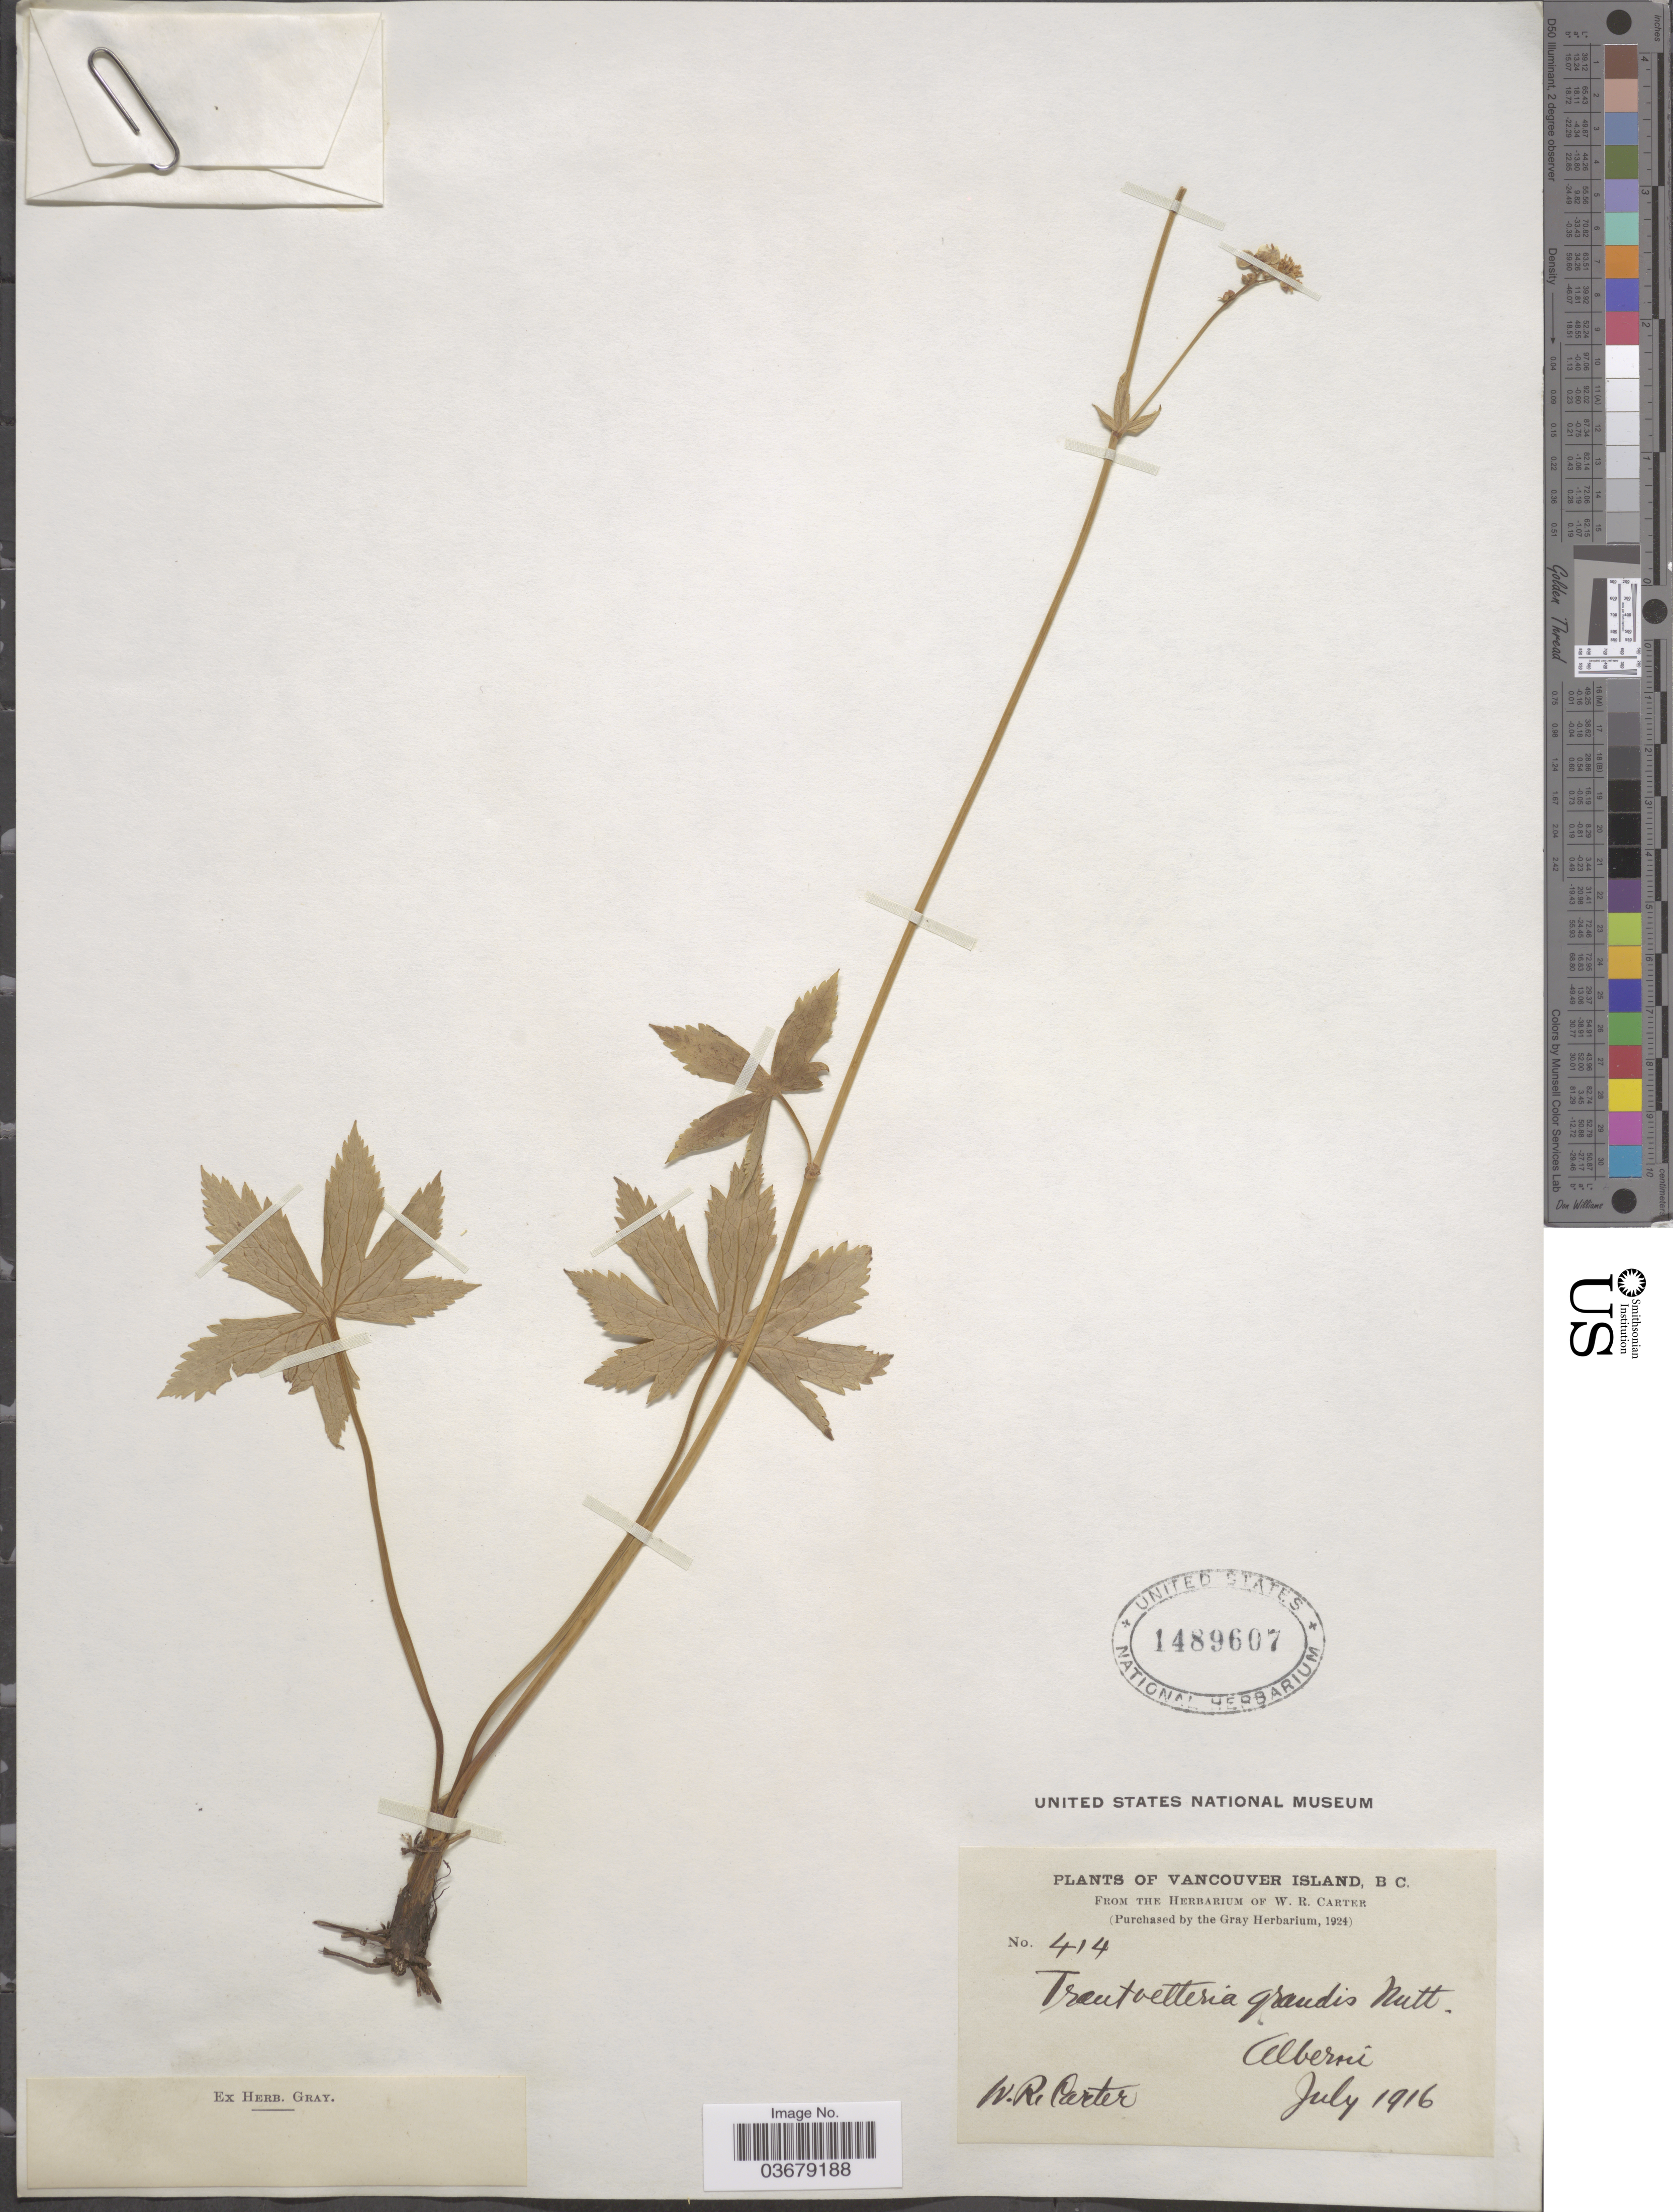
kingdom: Plantae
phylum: Tracheophyta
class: Magnoliopsida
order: Ranunculales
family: Ranunculaceae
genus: Trautvetteria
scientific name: Trautvetteria caroliniensis var. grandis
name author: (Water) Vail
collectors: W. R. Carter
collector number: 414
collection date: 1916-07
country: Canada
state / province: British Columbia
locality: Vancouver Island. Alberni.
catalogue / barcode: US 1489607